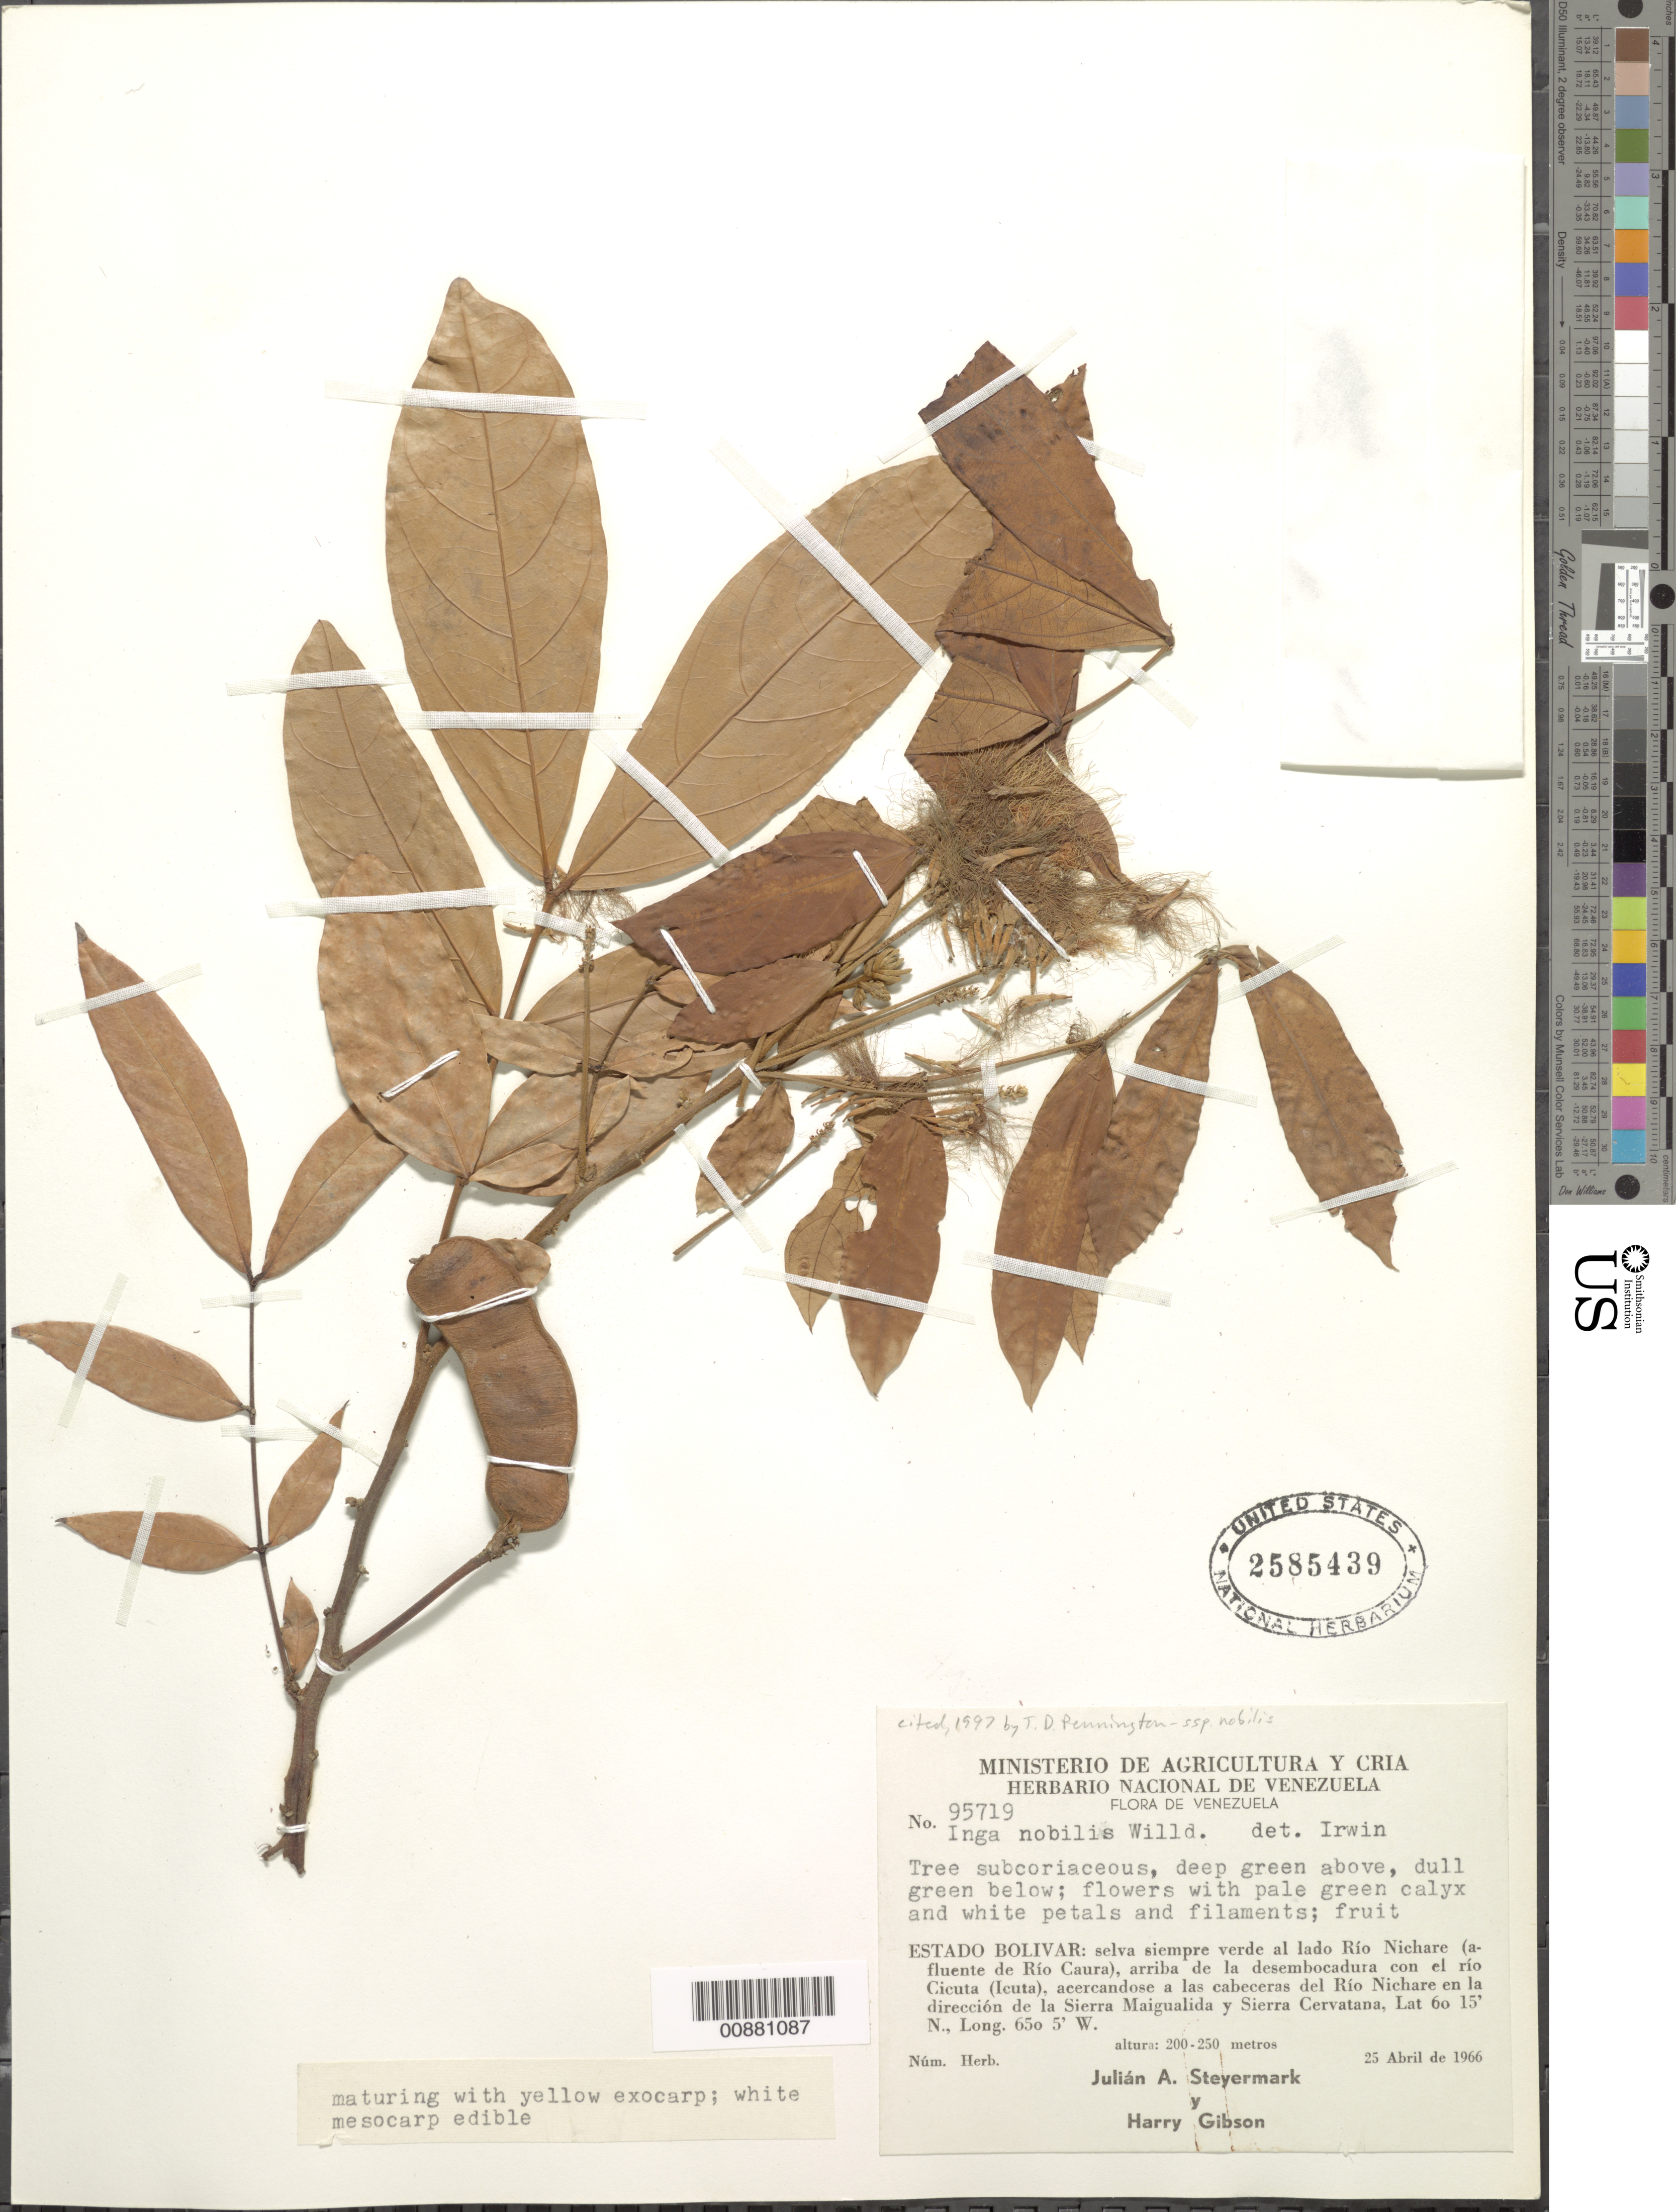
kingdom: Plantae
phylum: Tracheophyta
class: Magnoliopsida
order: Fabales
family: Fabaceae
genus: Inga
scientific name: Inga nobilis subsp. nobilis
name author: Willd.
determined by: Irwin, Howard S.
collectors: J. Steyermark & H. Gibson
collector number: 95719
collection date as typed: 25-Apr-66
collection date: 1966-04-25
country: Venezuela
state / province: Bolívar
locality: Río Nichare, near mouth of Río Cicuta, acercandose a las cabeceras del Río Nichare en la direccion de la Sierra Maigualida y Sierra Cervatana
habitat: Selva siempre verde al lado rio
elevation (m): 200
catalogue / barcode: US 2585439